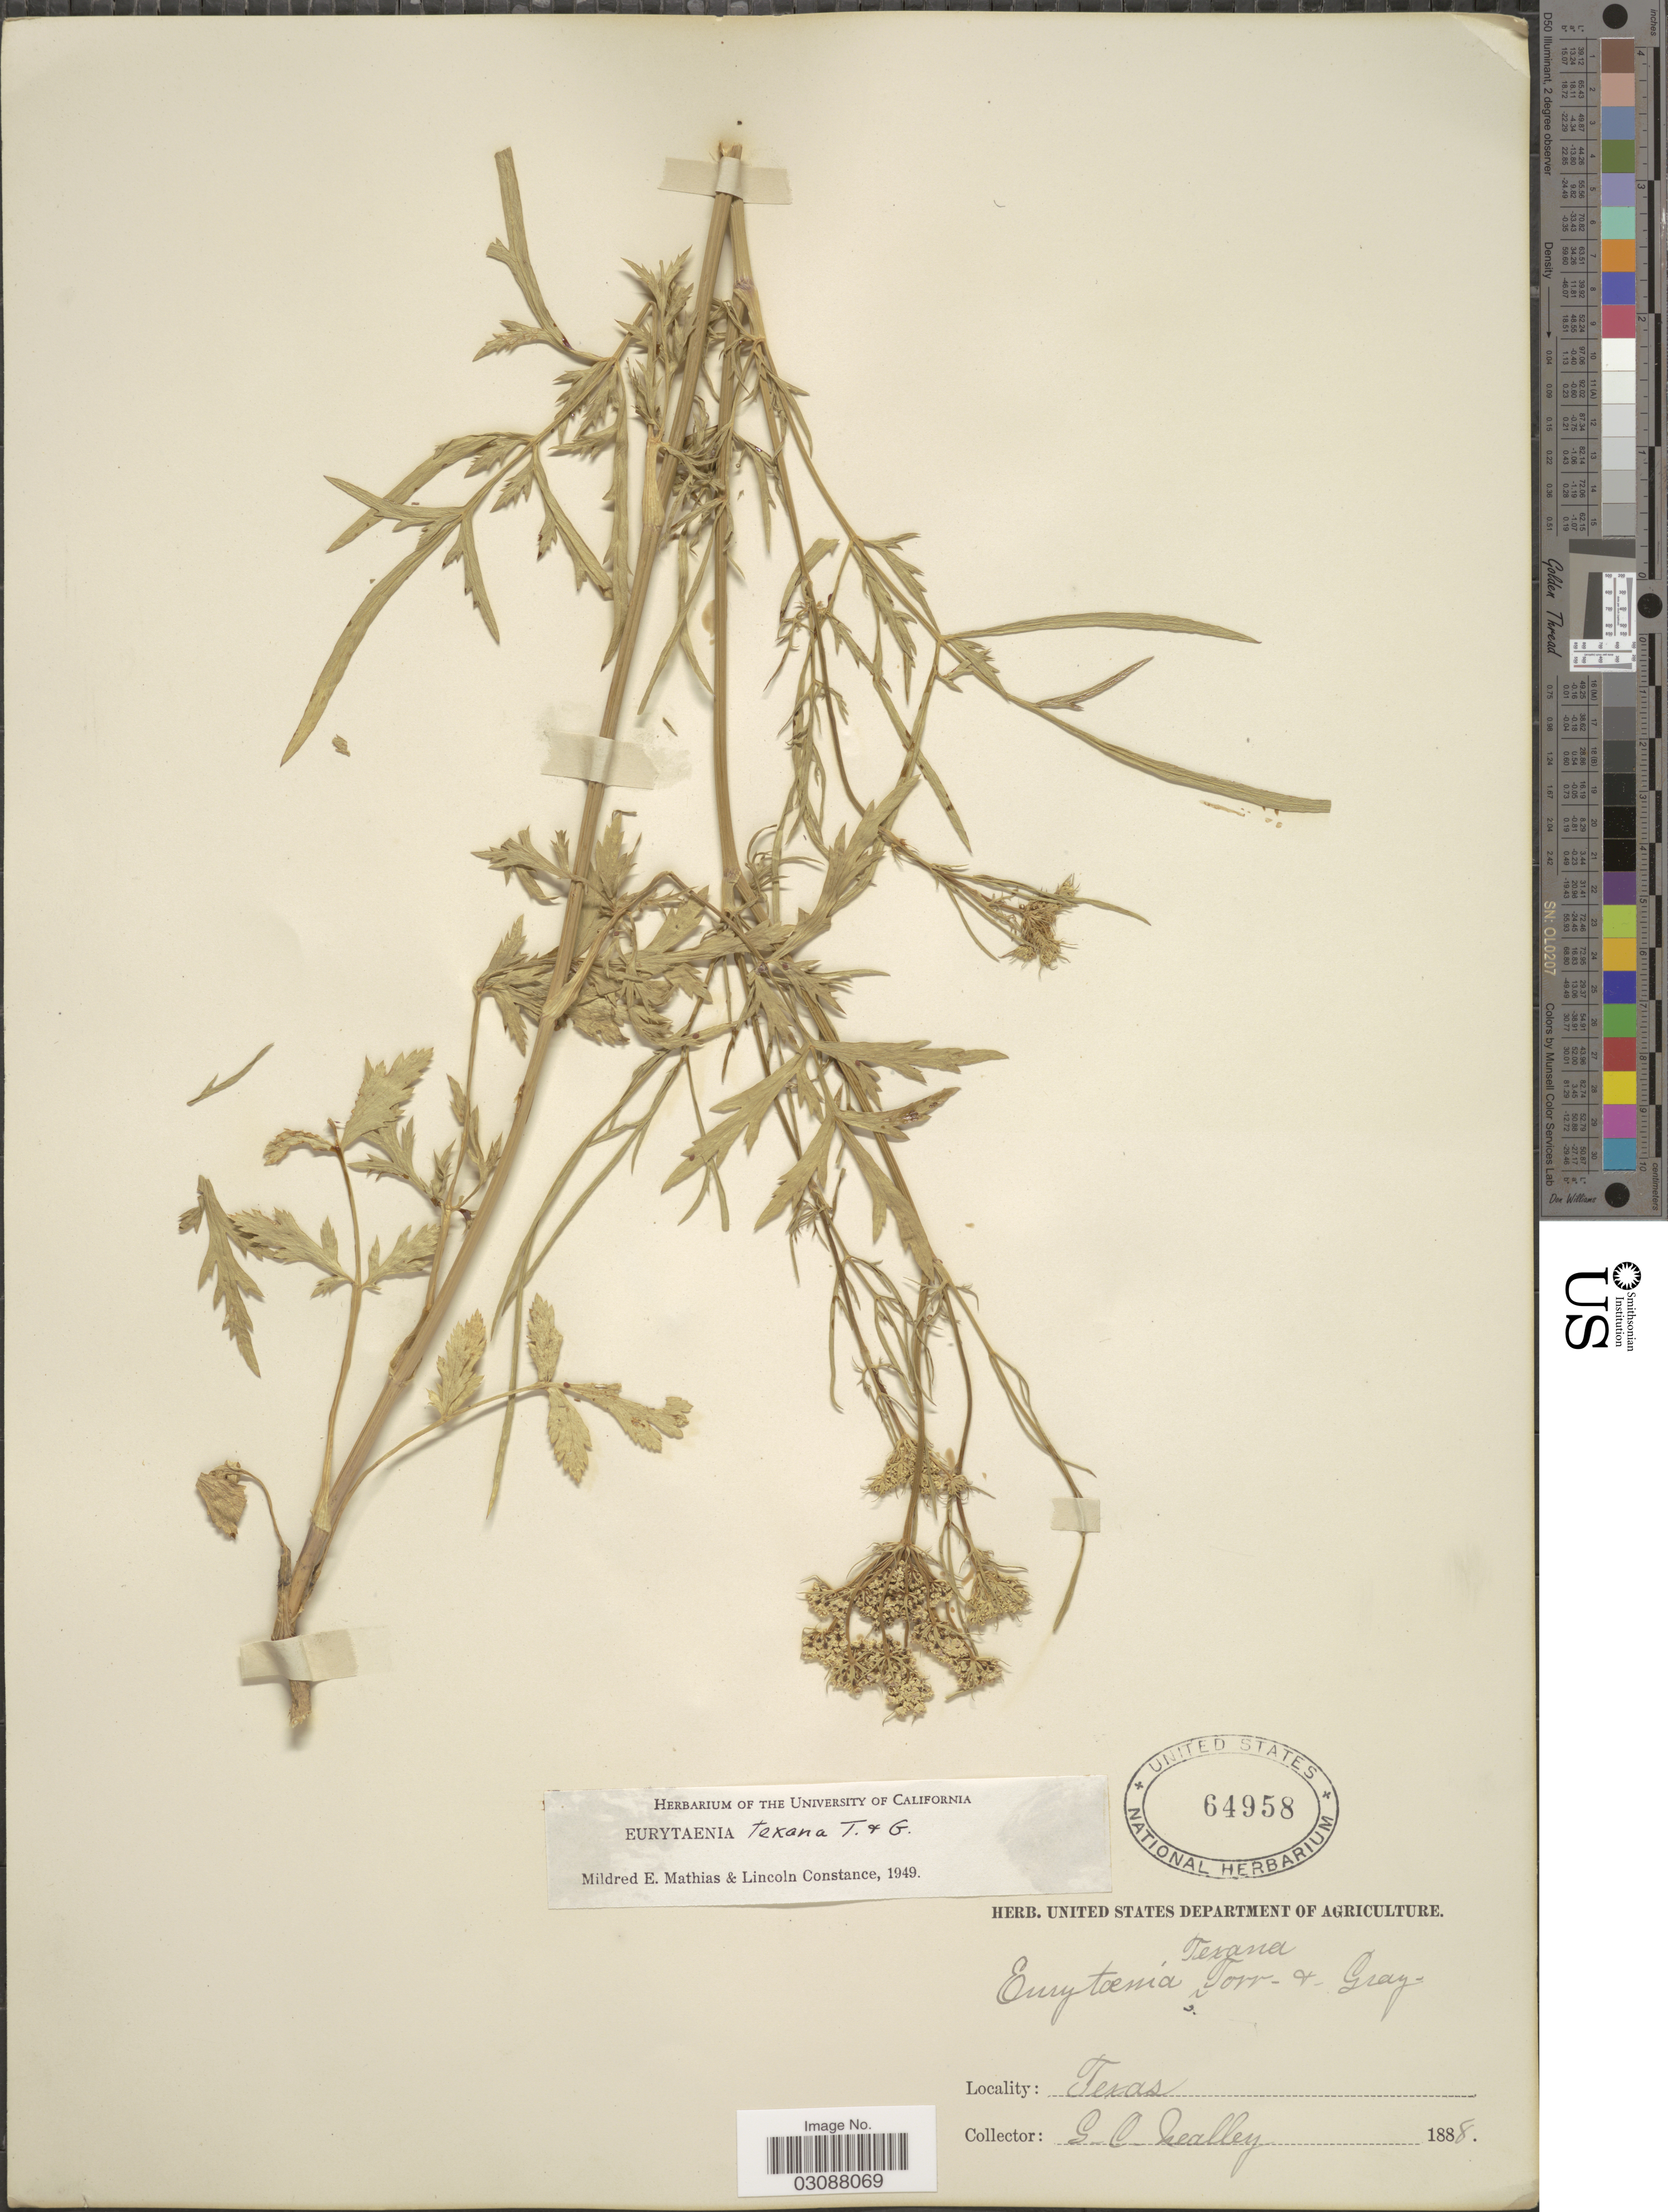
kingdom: Plantae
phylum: Tracheophyta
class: Magnoliopsida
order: Apiales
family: Apiaceae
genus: Eurytaenia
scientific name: Eurytaenia texana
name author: Torr. & A. Gray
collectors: G. C. Nealley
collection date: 1888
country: United States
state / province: Texas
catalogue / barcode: US 64958